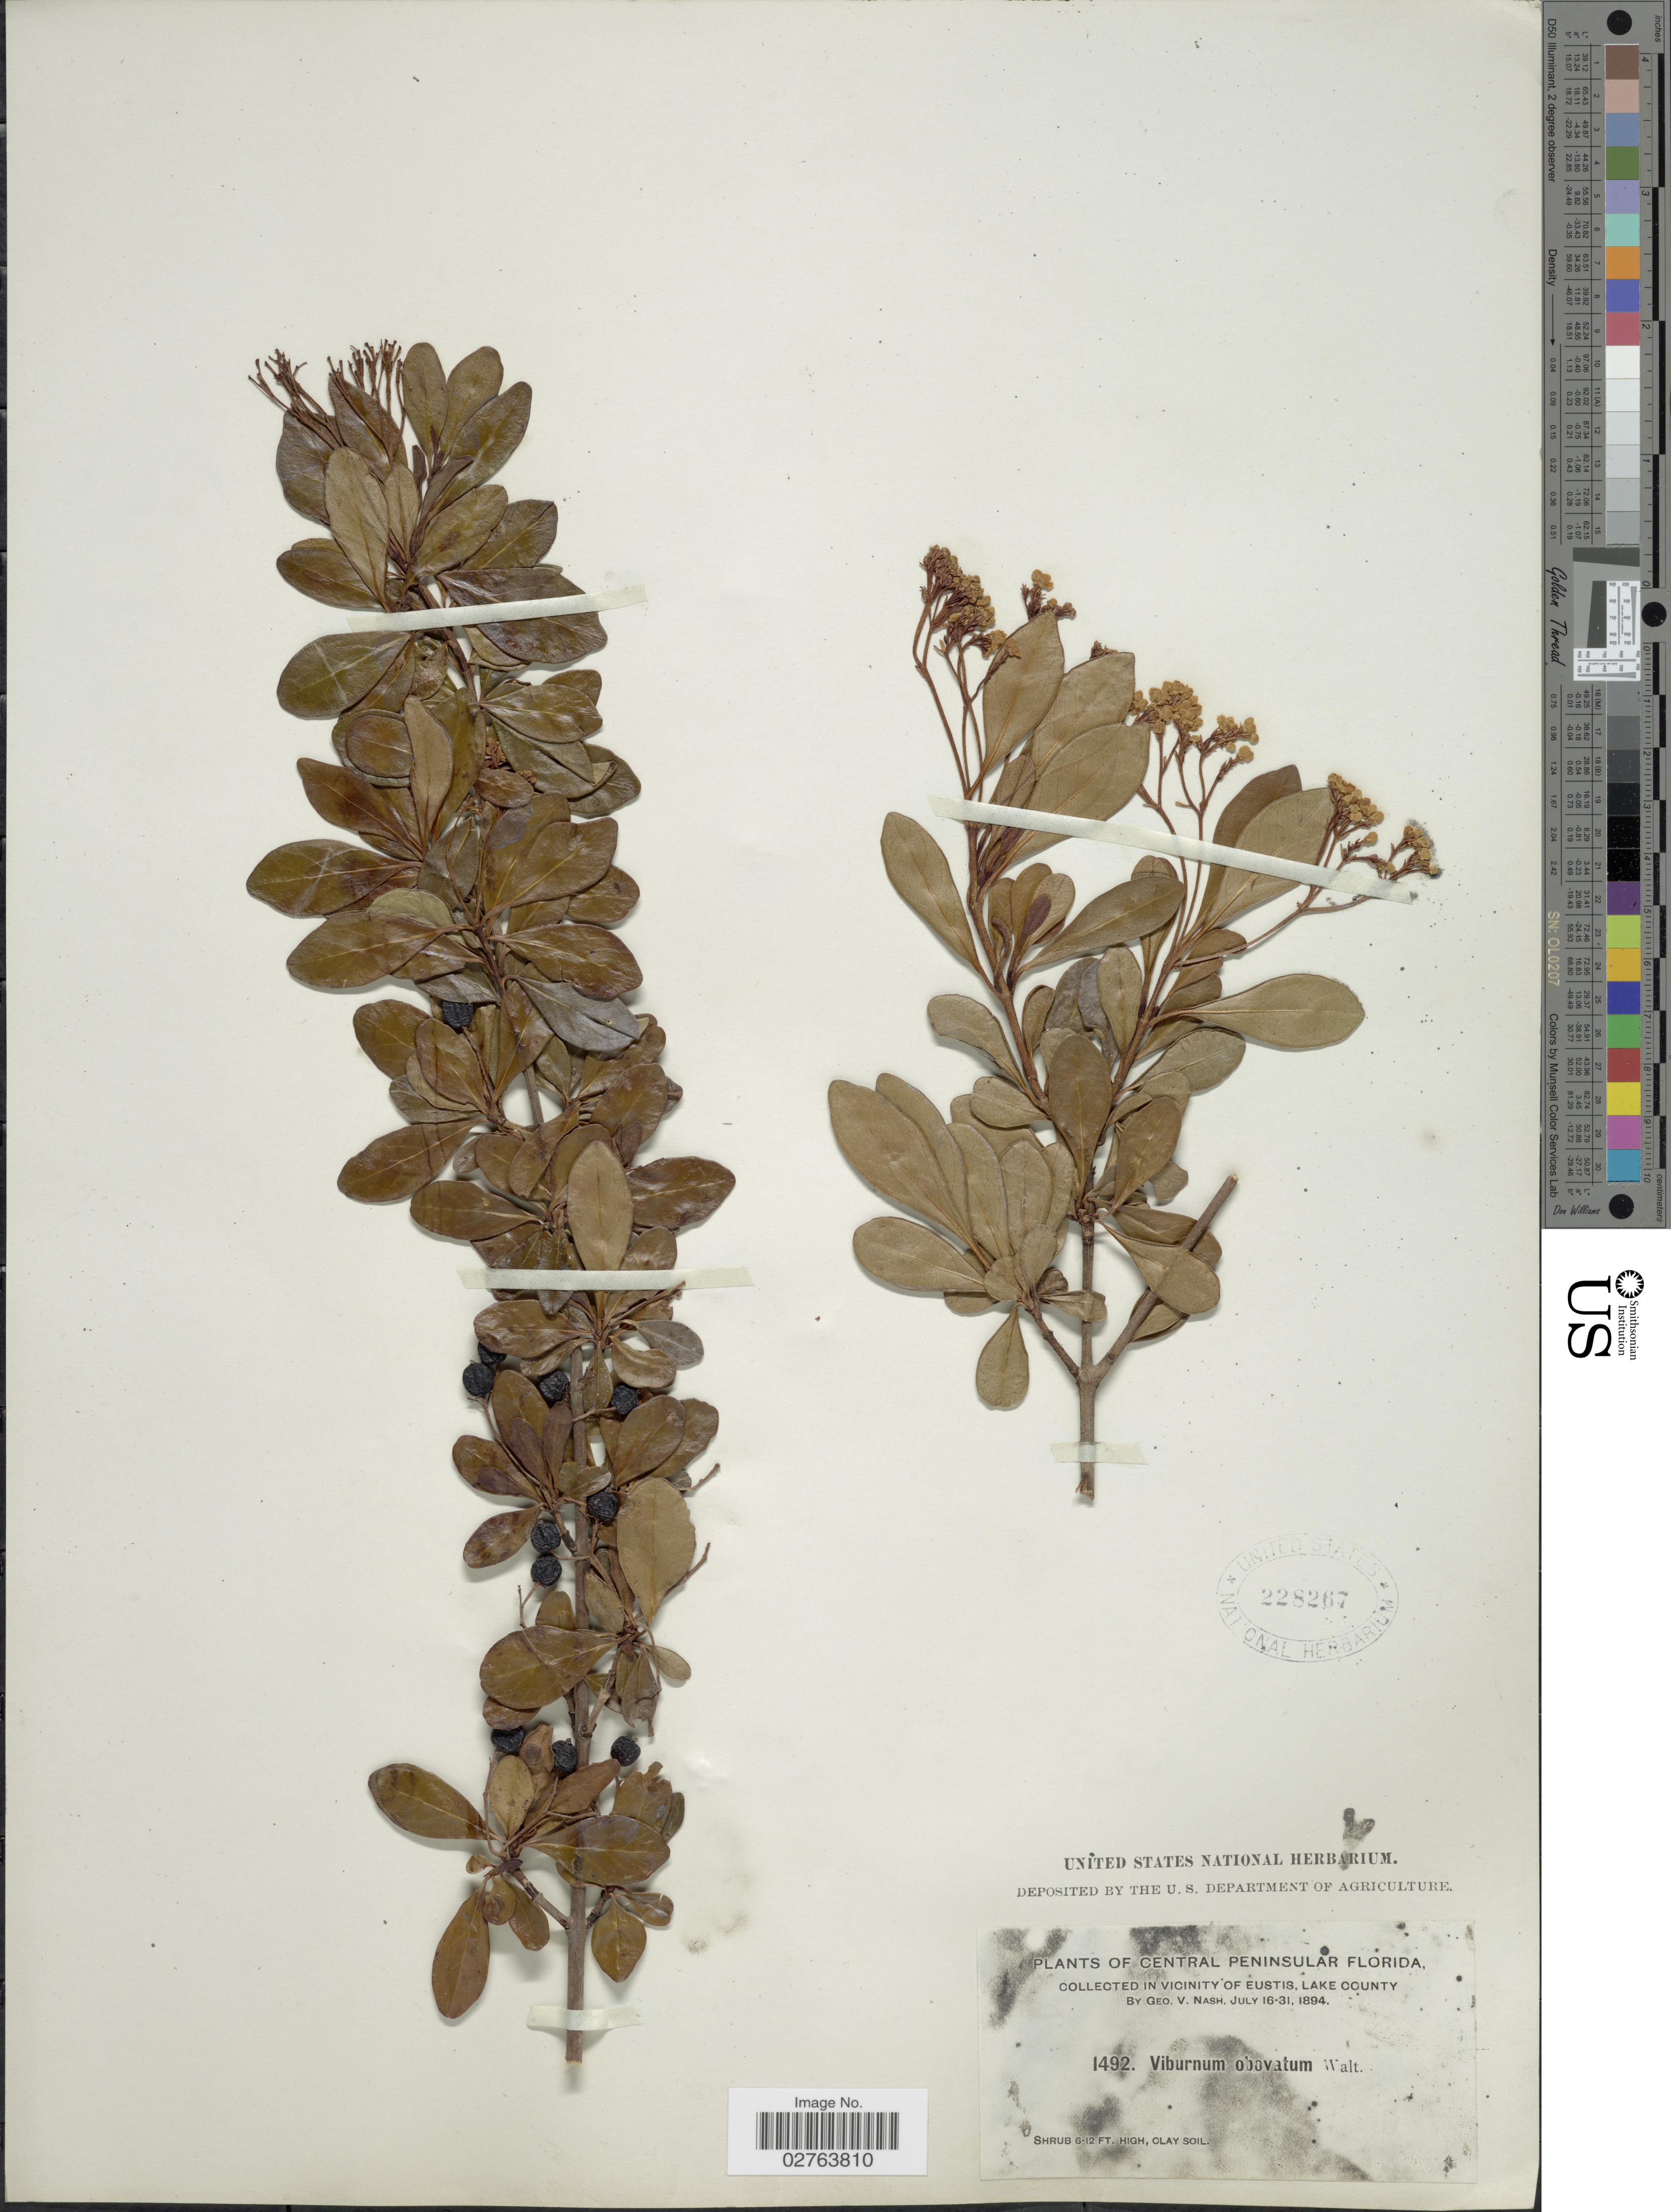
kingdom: Plantae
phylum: Tracheophyta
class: Magnoliopsida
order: Dipsacales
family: Viburnaceae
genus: Viburnum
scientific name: Viburnum obovatum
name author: Walter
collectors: G. V. Nash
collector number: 1492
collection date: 1894-07-16/1894-07-31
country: United States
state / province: Florida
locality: Central Peninsular Florida. Vicinity of Eustis, Lake County.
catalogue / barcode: US 228267